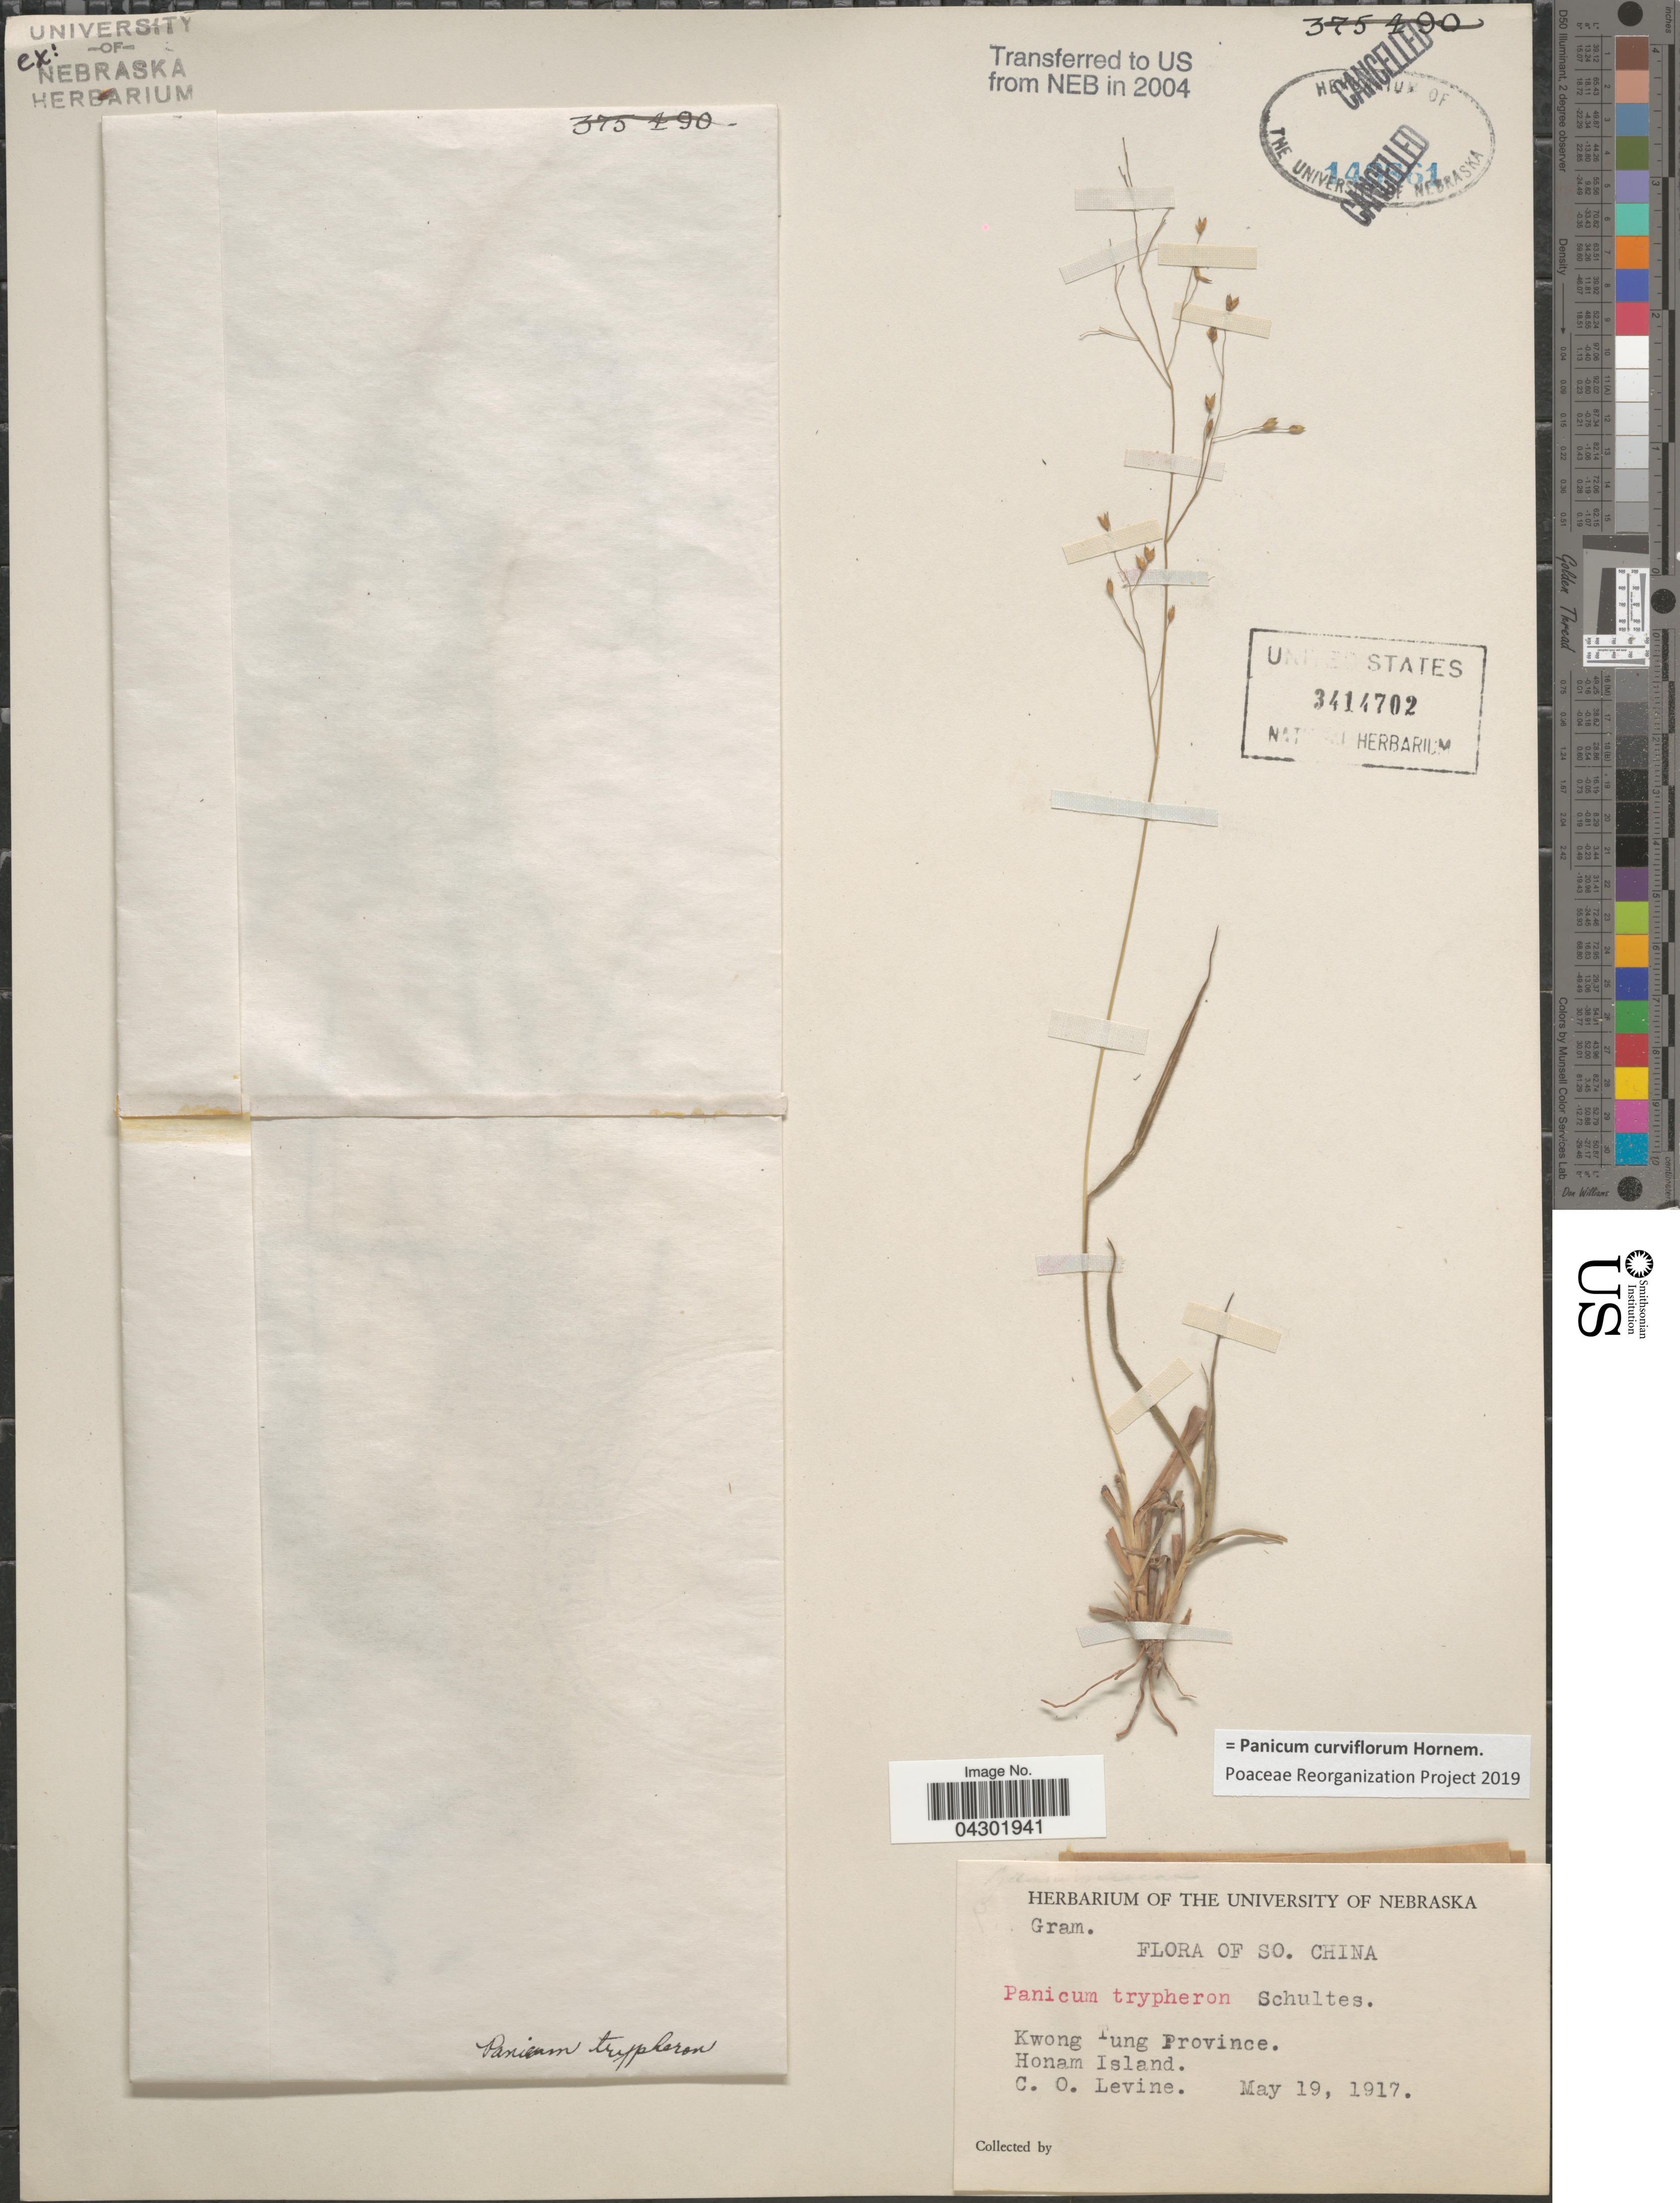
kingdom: Plantae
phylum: Tracheophyta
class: Liliopsida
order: Poales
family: Poaceae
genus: Panicum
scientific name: Panicum curviflorum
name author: Hornem.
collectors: C. O. Levine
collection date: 1917-05-19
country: China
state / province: Guangdong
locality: Kwong Tung Province. Honam Island. SO. Chine.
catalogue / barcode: US 3414702